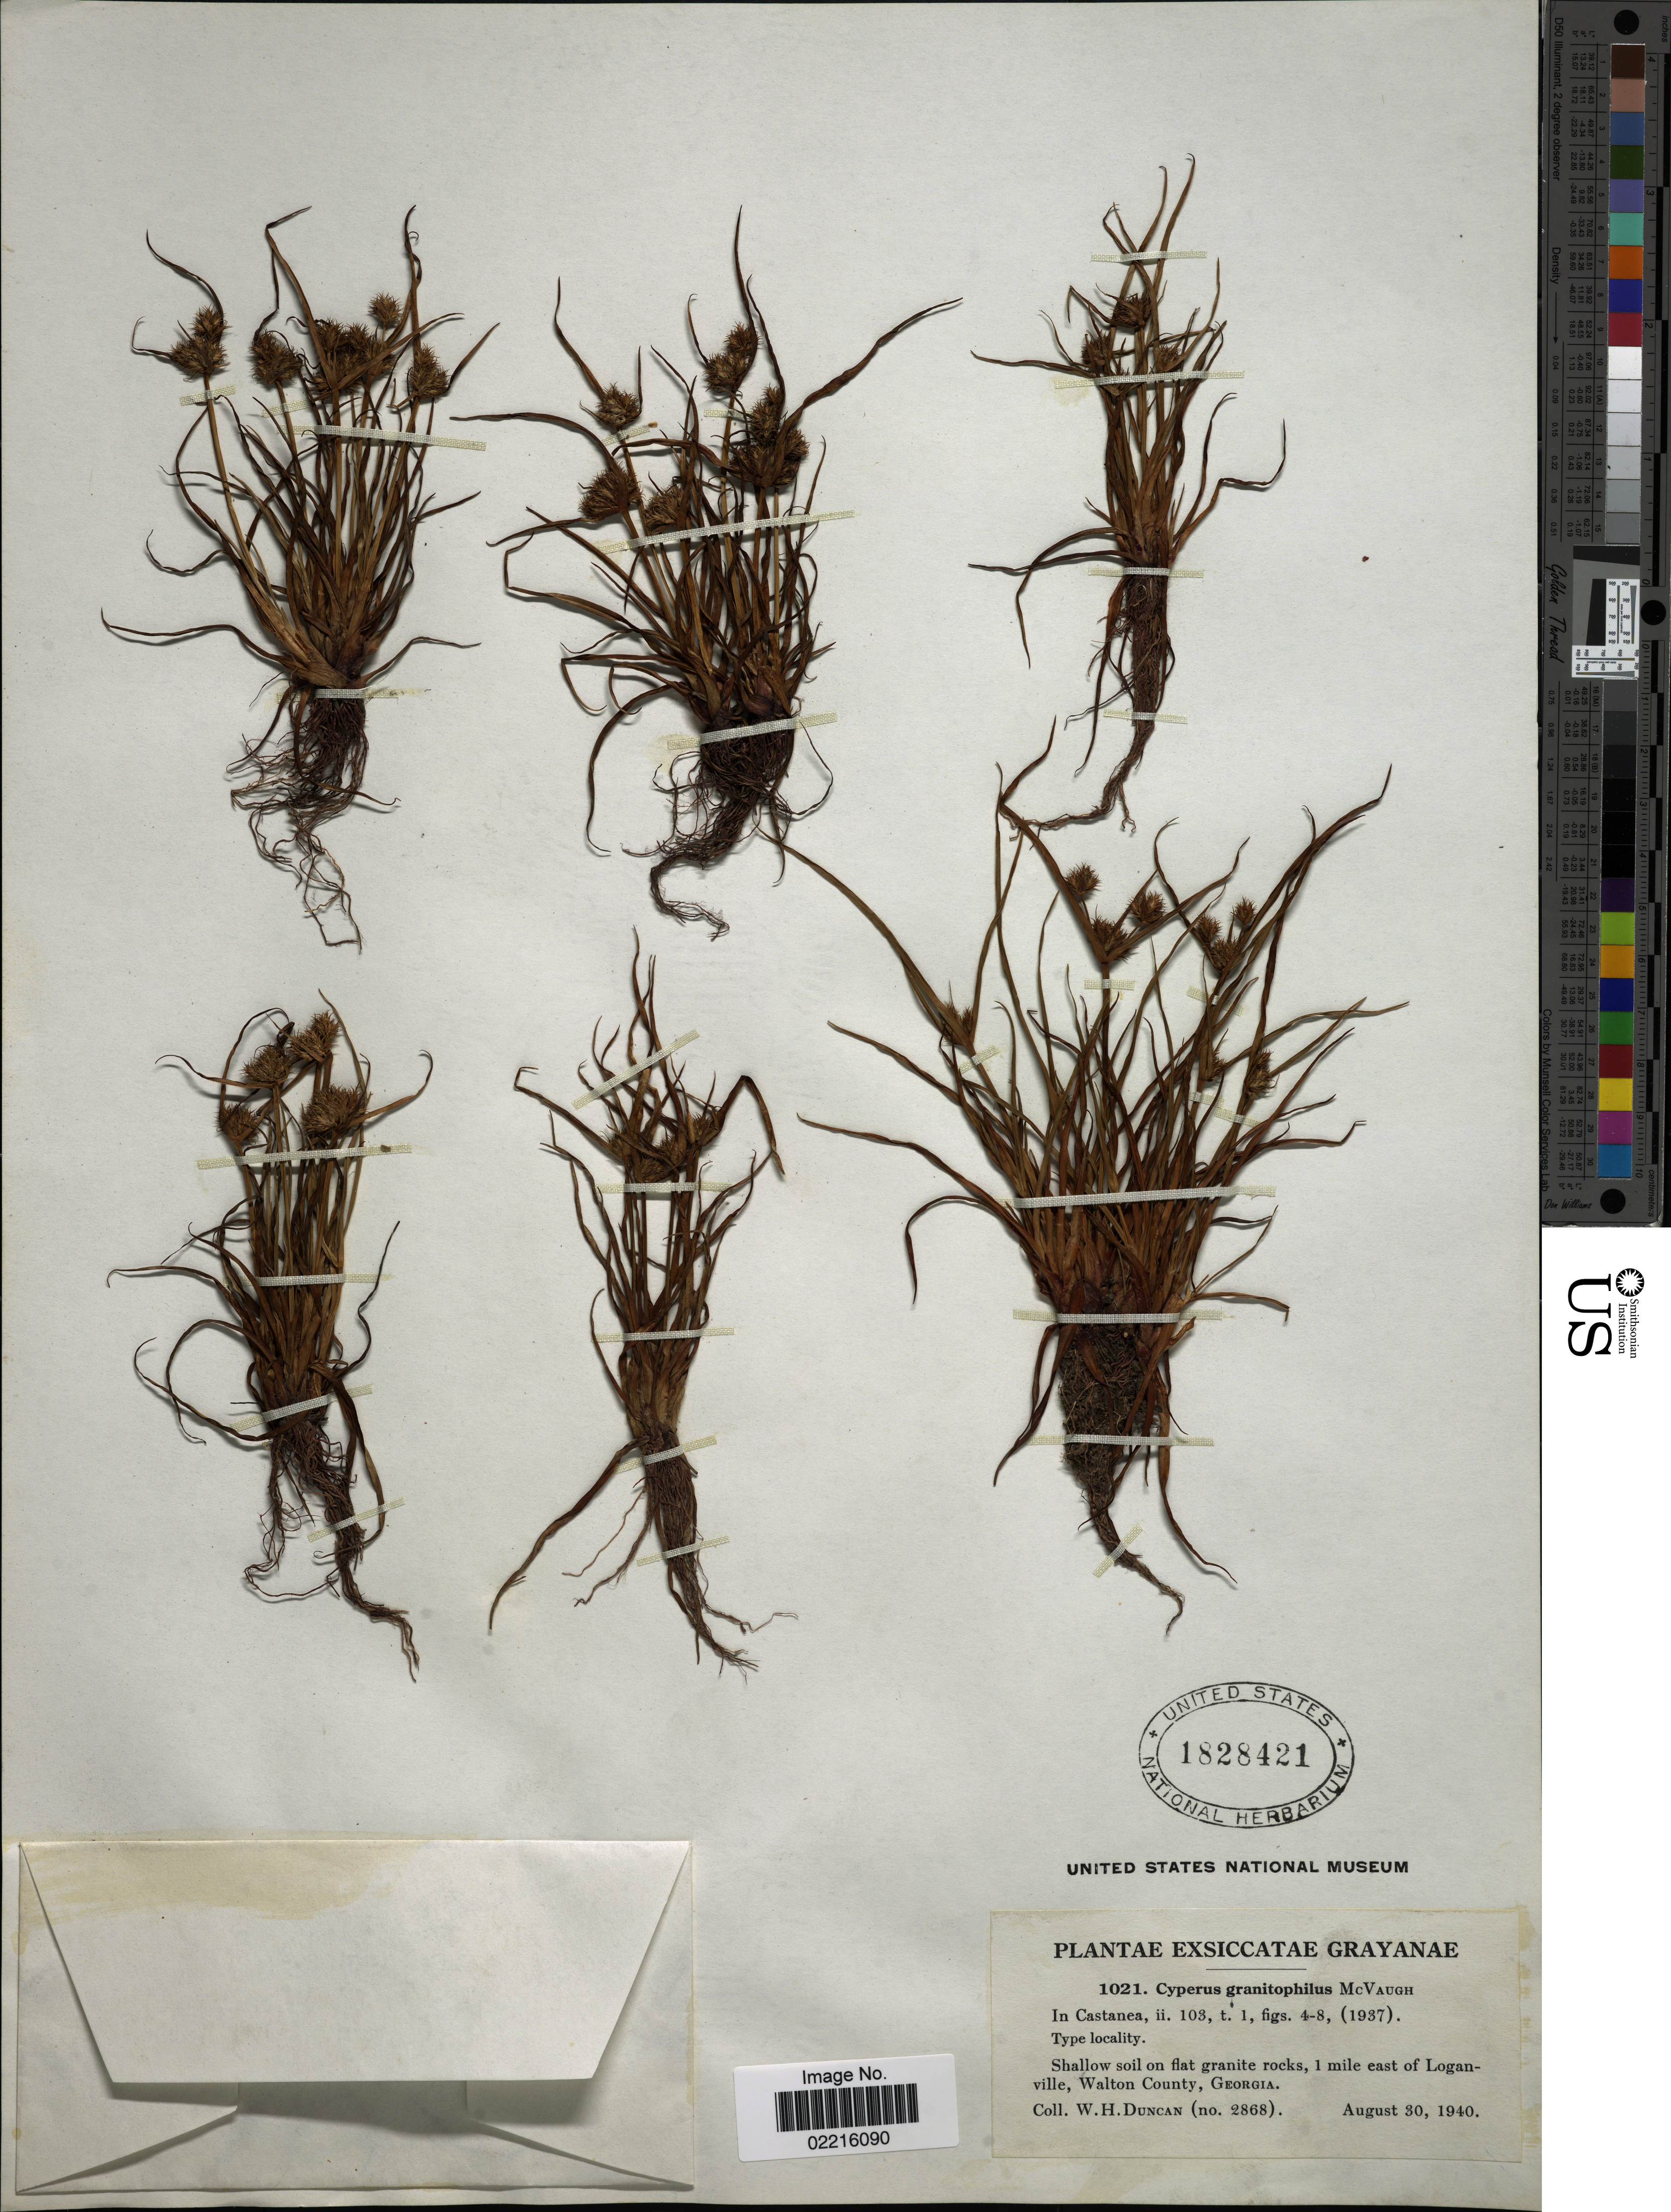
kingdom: Plantae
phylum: Tracheophyta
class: Liliopsida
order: Poales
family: Cyperaceae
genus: Cyperus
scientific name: Cyperus granitophilus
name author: McVaugh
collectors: W. H. Duncan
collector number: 2868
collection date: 1940-08-30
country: United States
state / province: Georgia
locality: Shallow soil on flat granite rocks, 1 mile east of Loganville, Walton County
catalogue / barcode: US 1828421